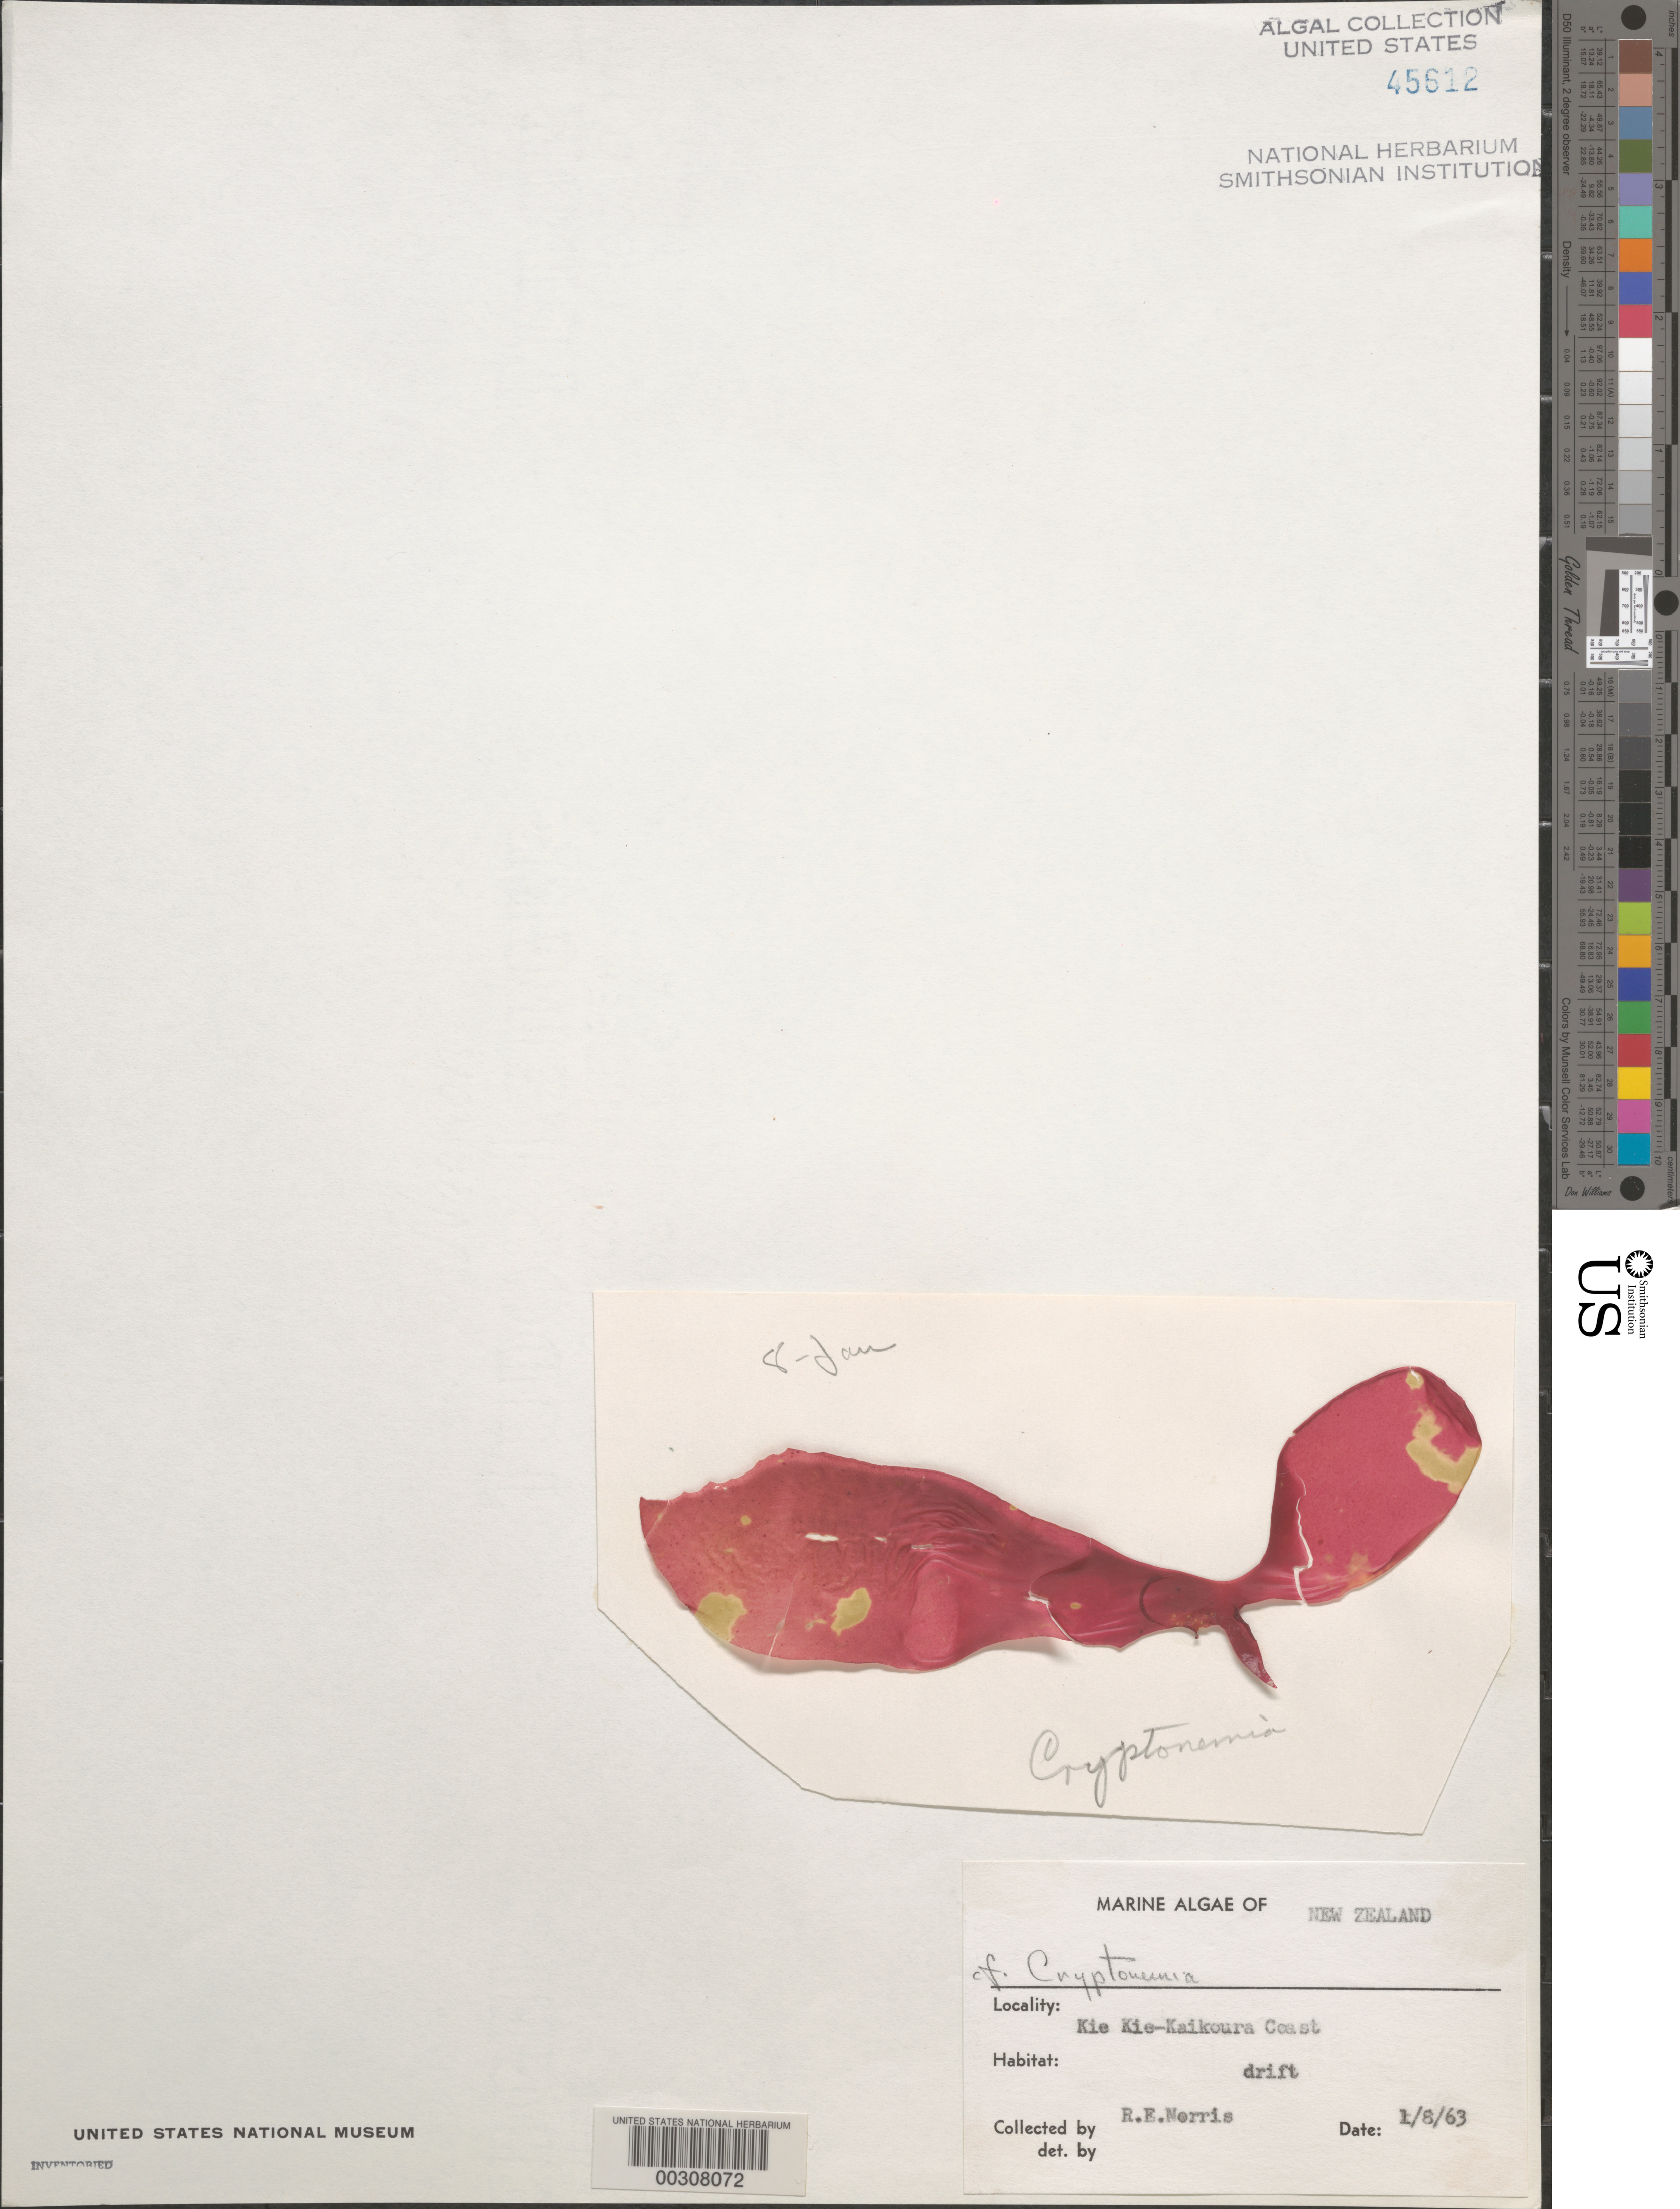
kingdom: Plantae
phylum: Rhodophyta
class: Florideophyceae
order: Halymeniales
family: Halymeniaceae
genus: Cryptonemia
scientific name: Cryptonemia sp.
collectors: R. E. Norris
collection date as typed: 1 Aug 63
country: New Zealand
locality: Kie Kie-Kaikoura Coast.